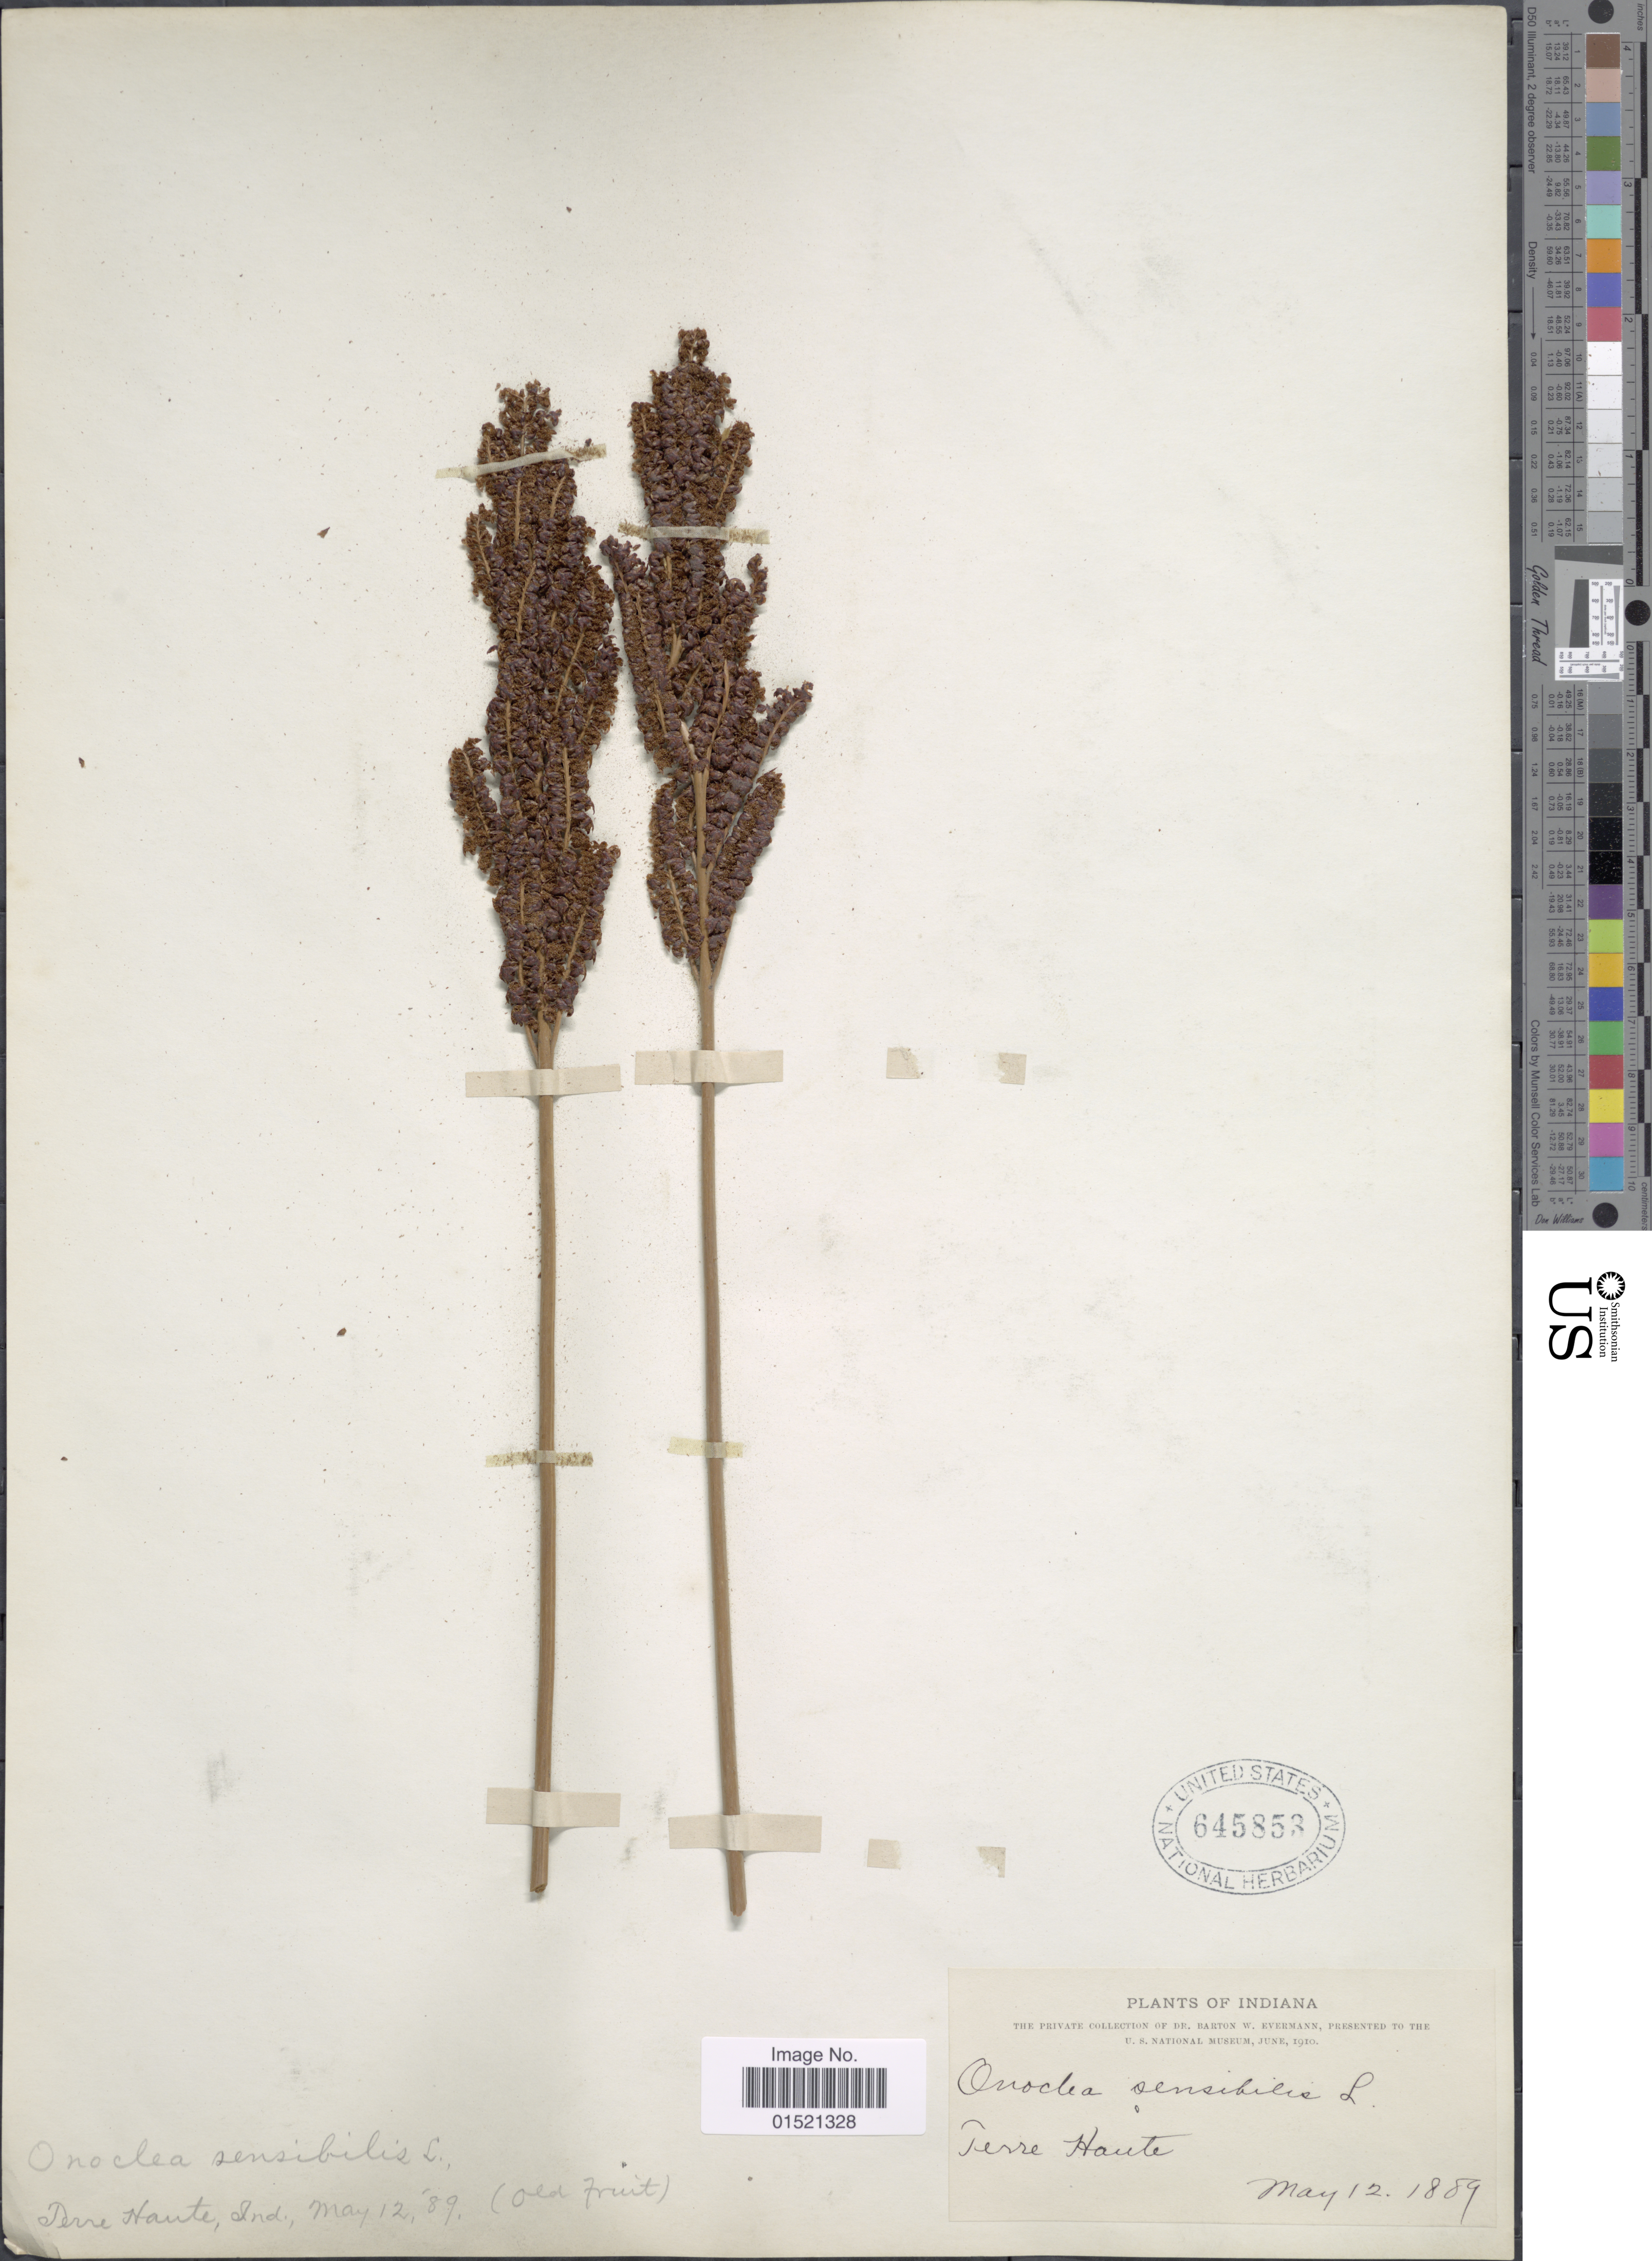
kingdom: Plantae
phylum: Tracheophyta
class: Polypodiopsida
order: Polypodiales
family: Onocleaceae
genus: Onoclea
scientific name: Onoclea sensibilis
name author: L.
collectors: B. W. Evermann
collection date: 1889-05-12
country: United States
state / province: Indiana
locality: Terre Haute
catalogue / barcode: US 645853